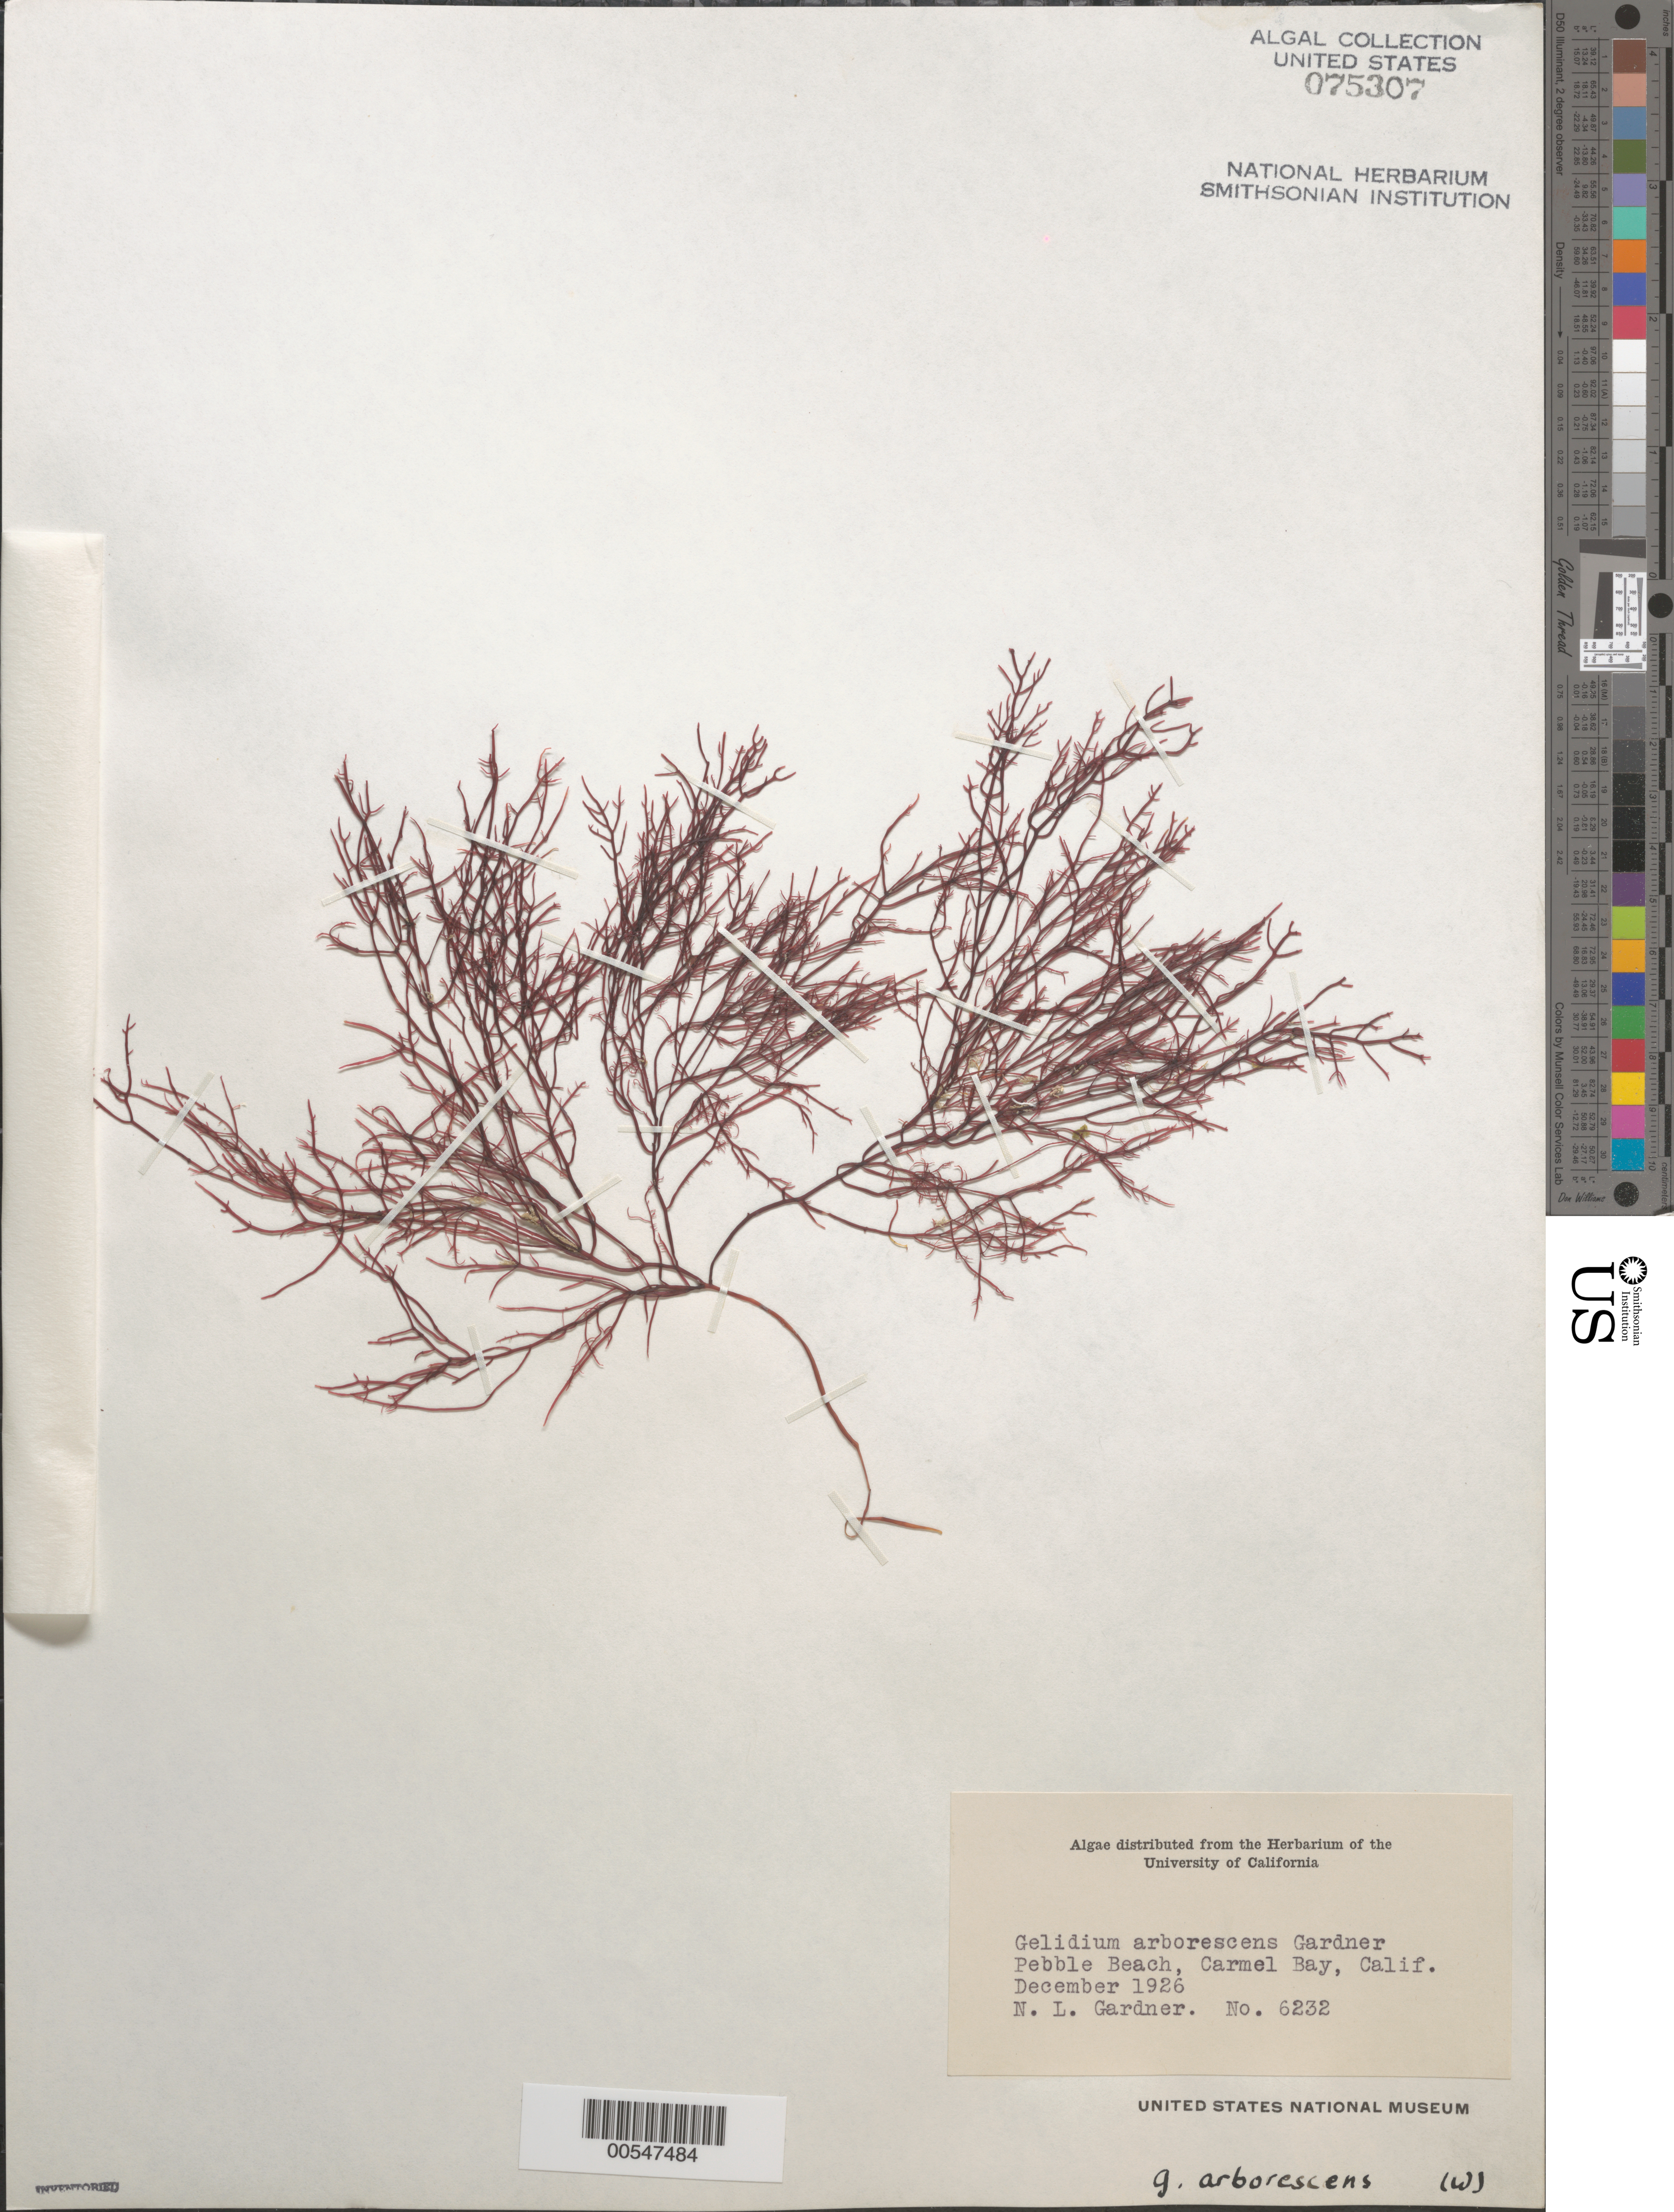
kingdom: Plantae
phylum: Rhodophyta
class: Florideophyceae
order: Gelidiales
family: Gelidiaceae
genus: Gelidium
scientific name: Gelidium arborescens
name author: N.L. Gardner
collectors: N. Gardner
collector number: NLG 6232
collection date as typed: Dec 1926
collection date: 1926-12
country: United States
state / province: California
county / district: Monterey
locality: Pebble Beach, Carmel Bay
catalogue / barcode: US 75307